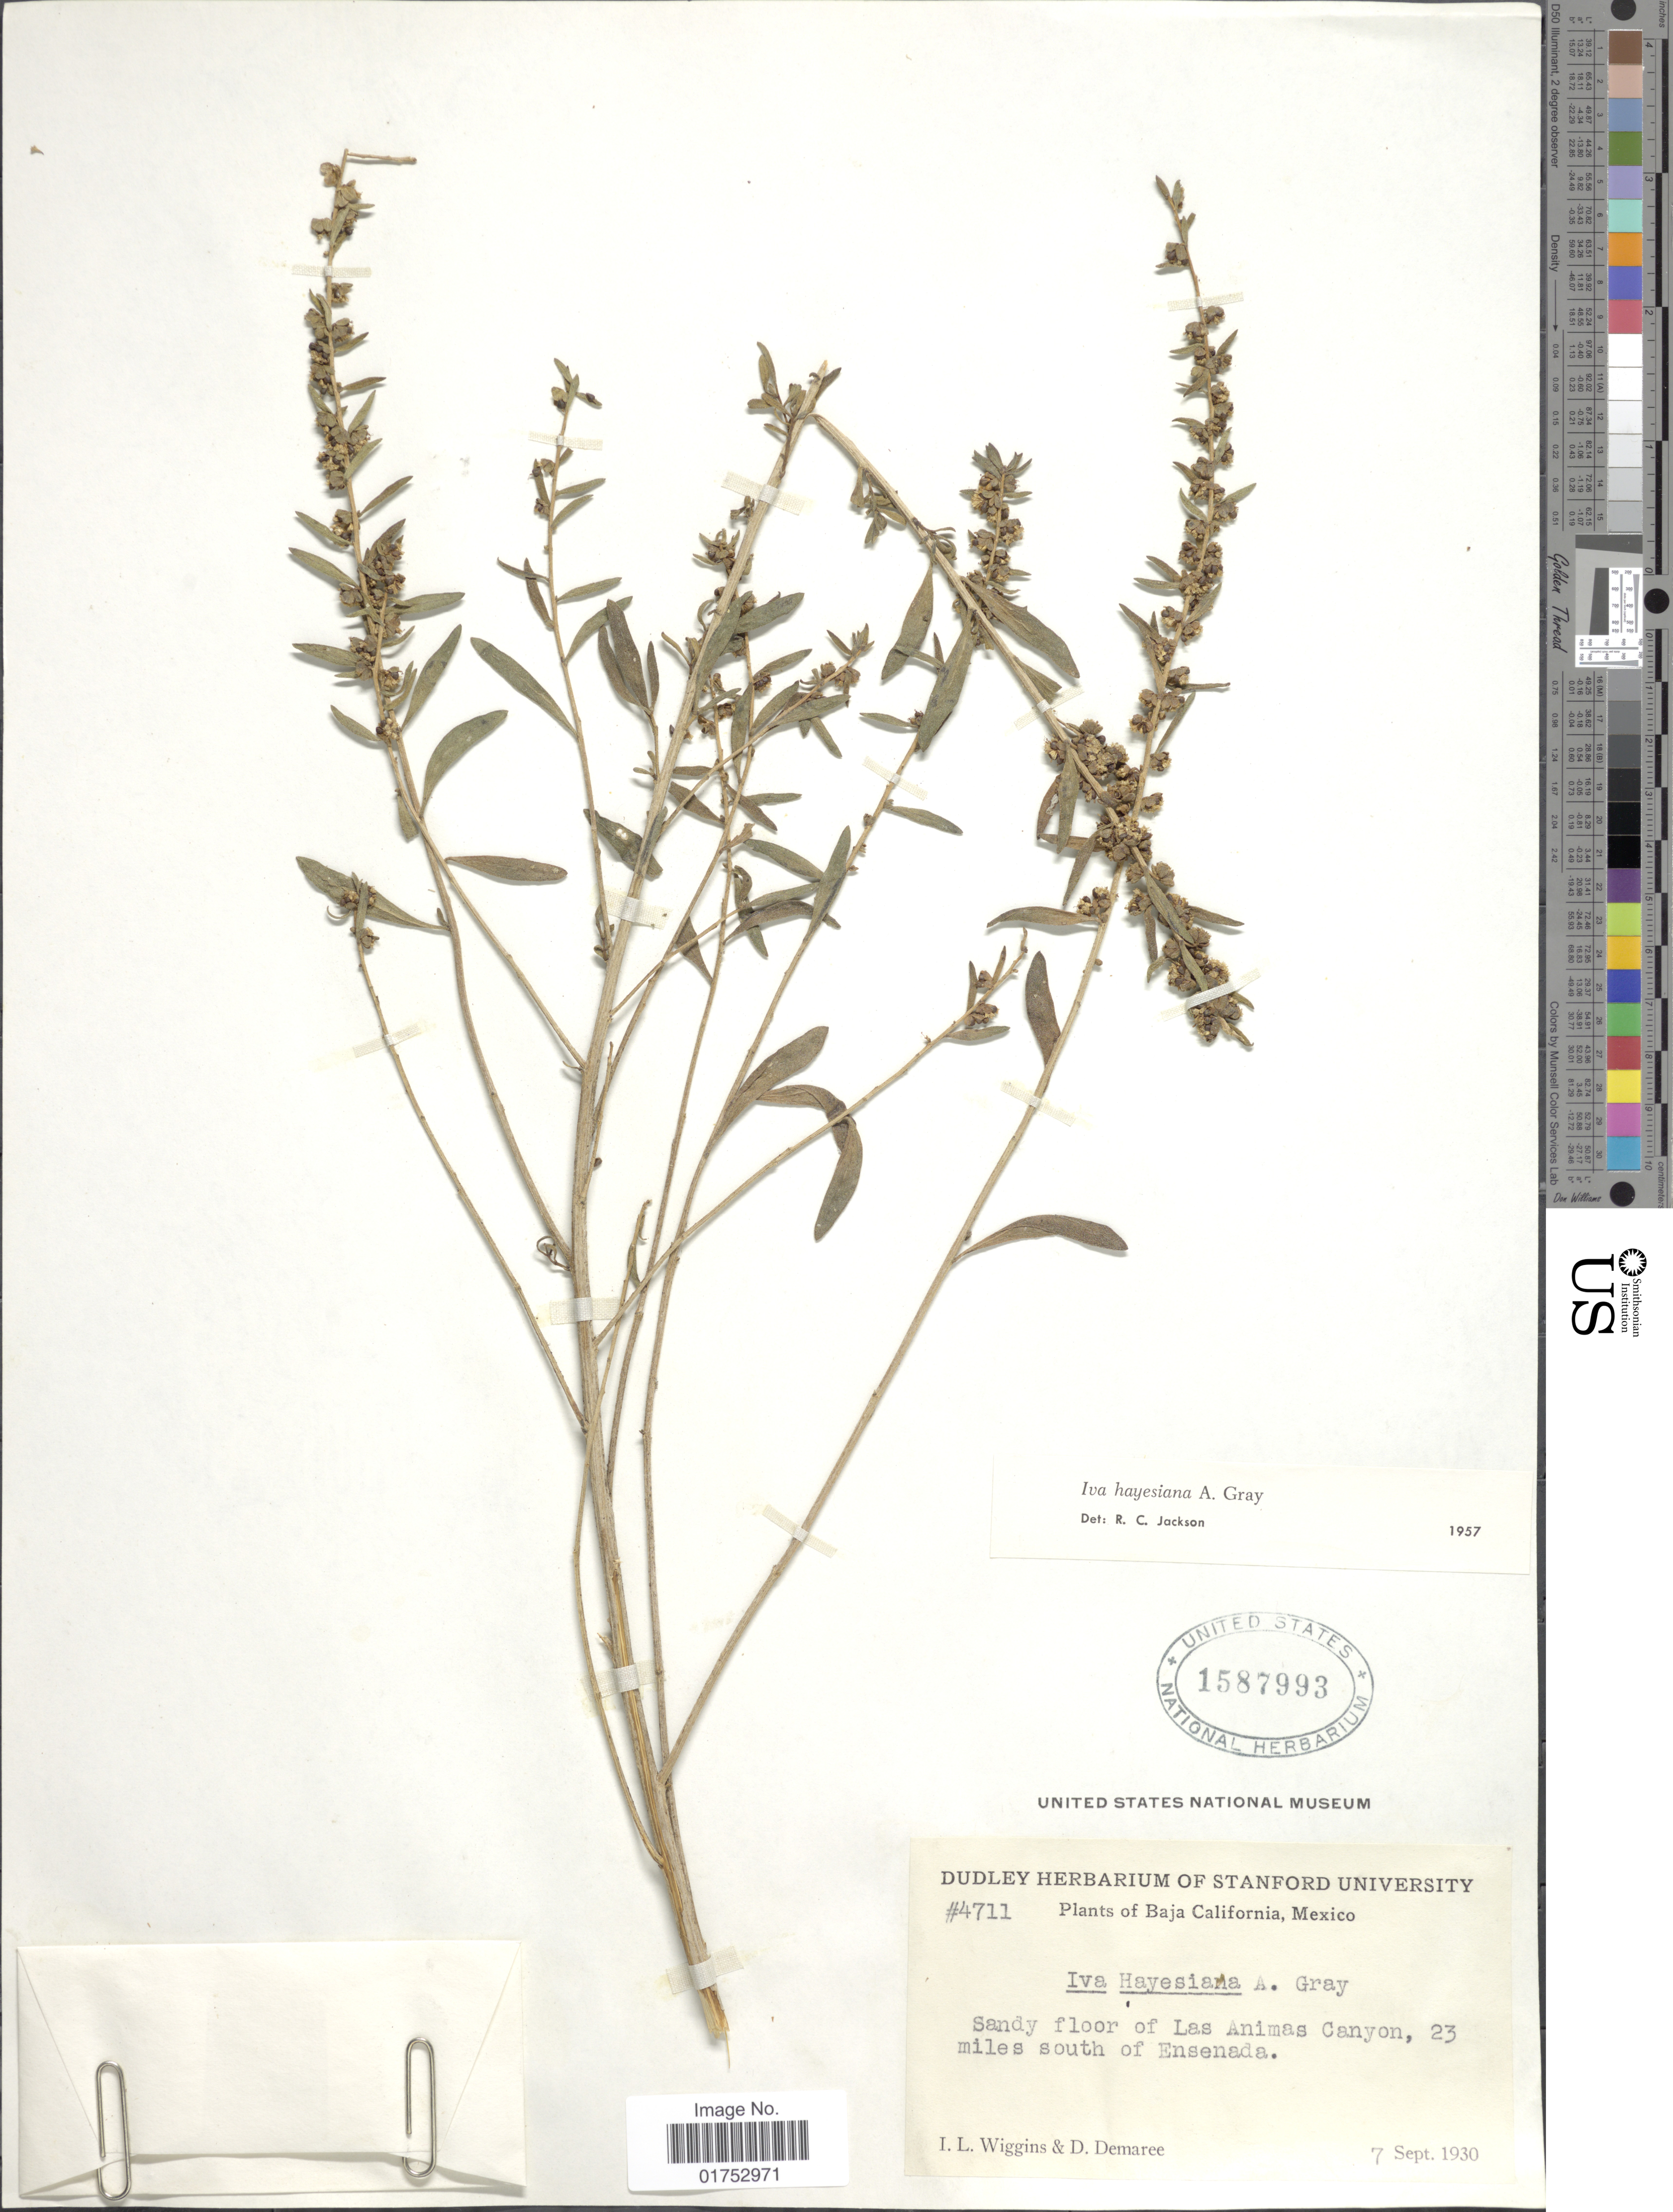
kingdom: Plantae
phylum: Tracheophyta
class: Magnoliopsida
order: Asterales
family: Asteraceae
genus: Iva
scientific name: Iva hayesiana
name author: A. Gray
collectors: I. L. Wiggins & D. Demaree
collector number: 4711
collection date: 1930-09-07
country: Mexico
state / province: Baja California Norte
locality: Las Animas Canyon, 23 miles south of Ensenada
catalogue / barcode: US 1587993